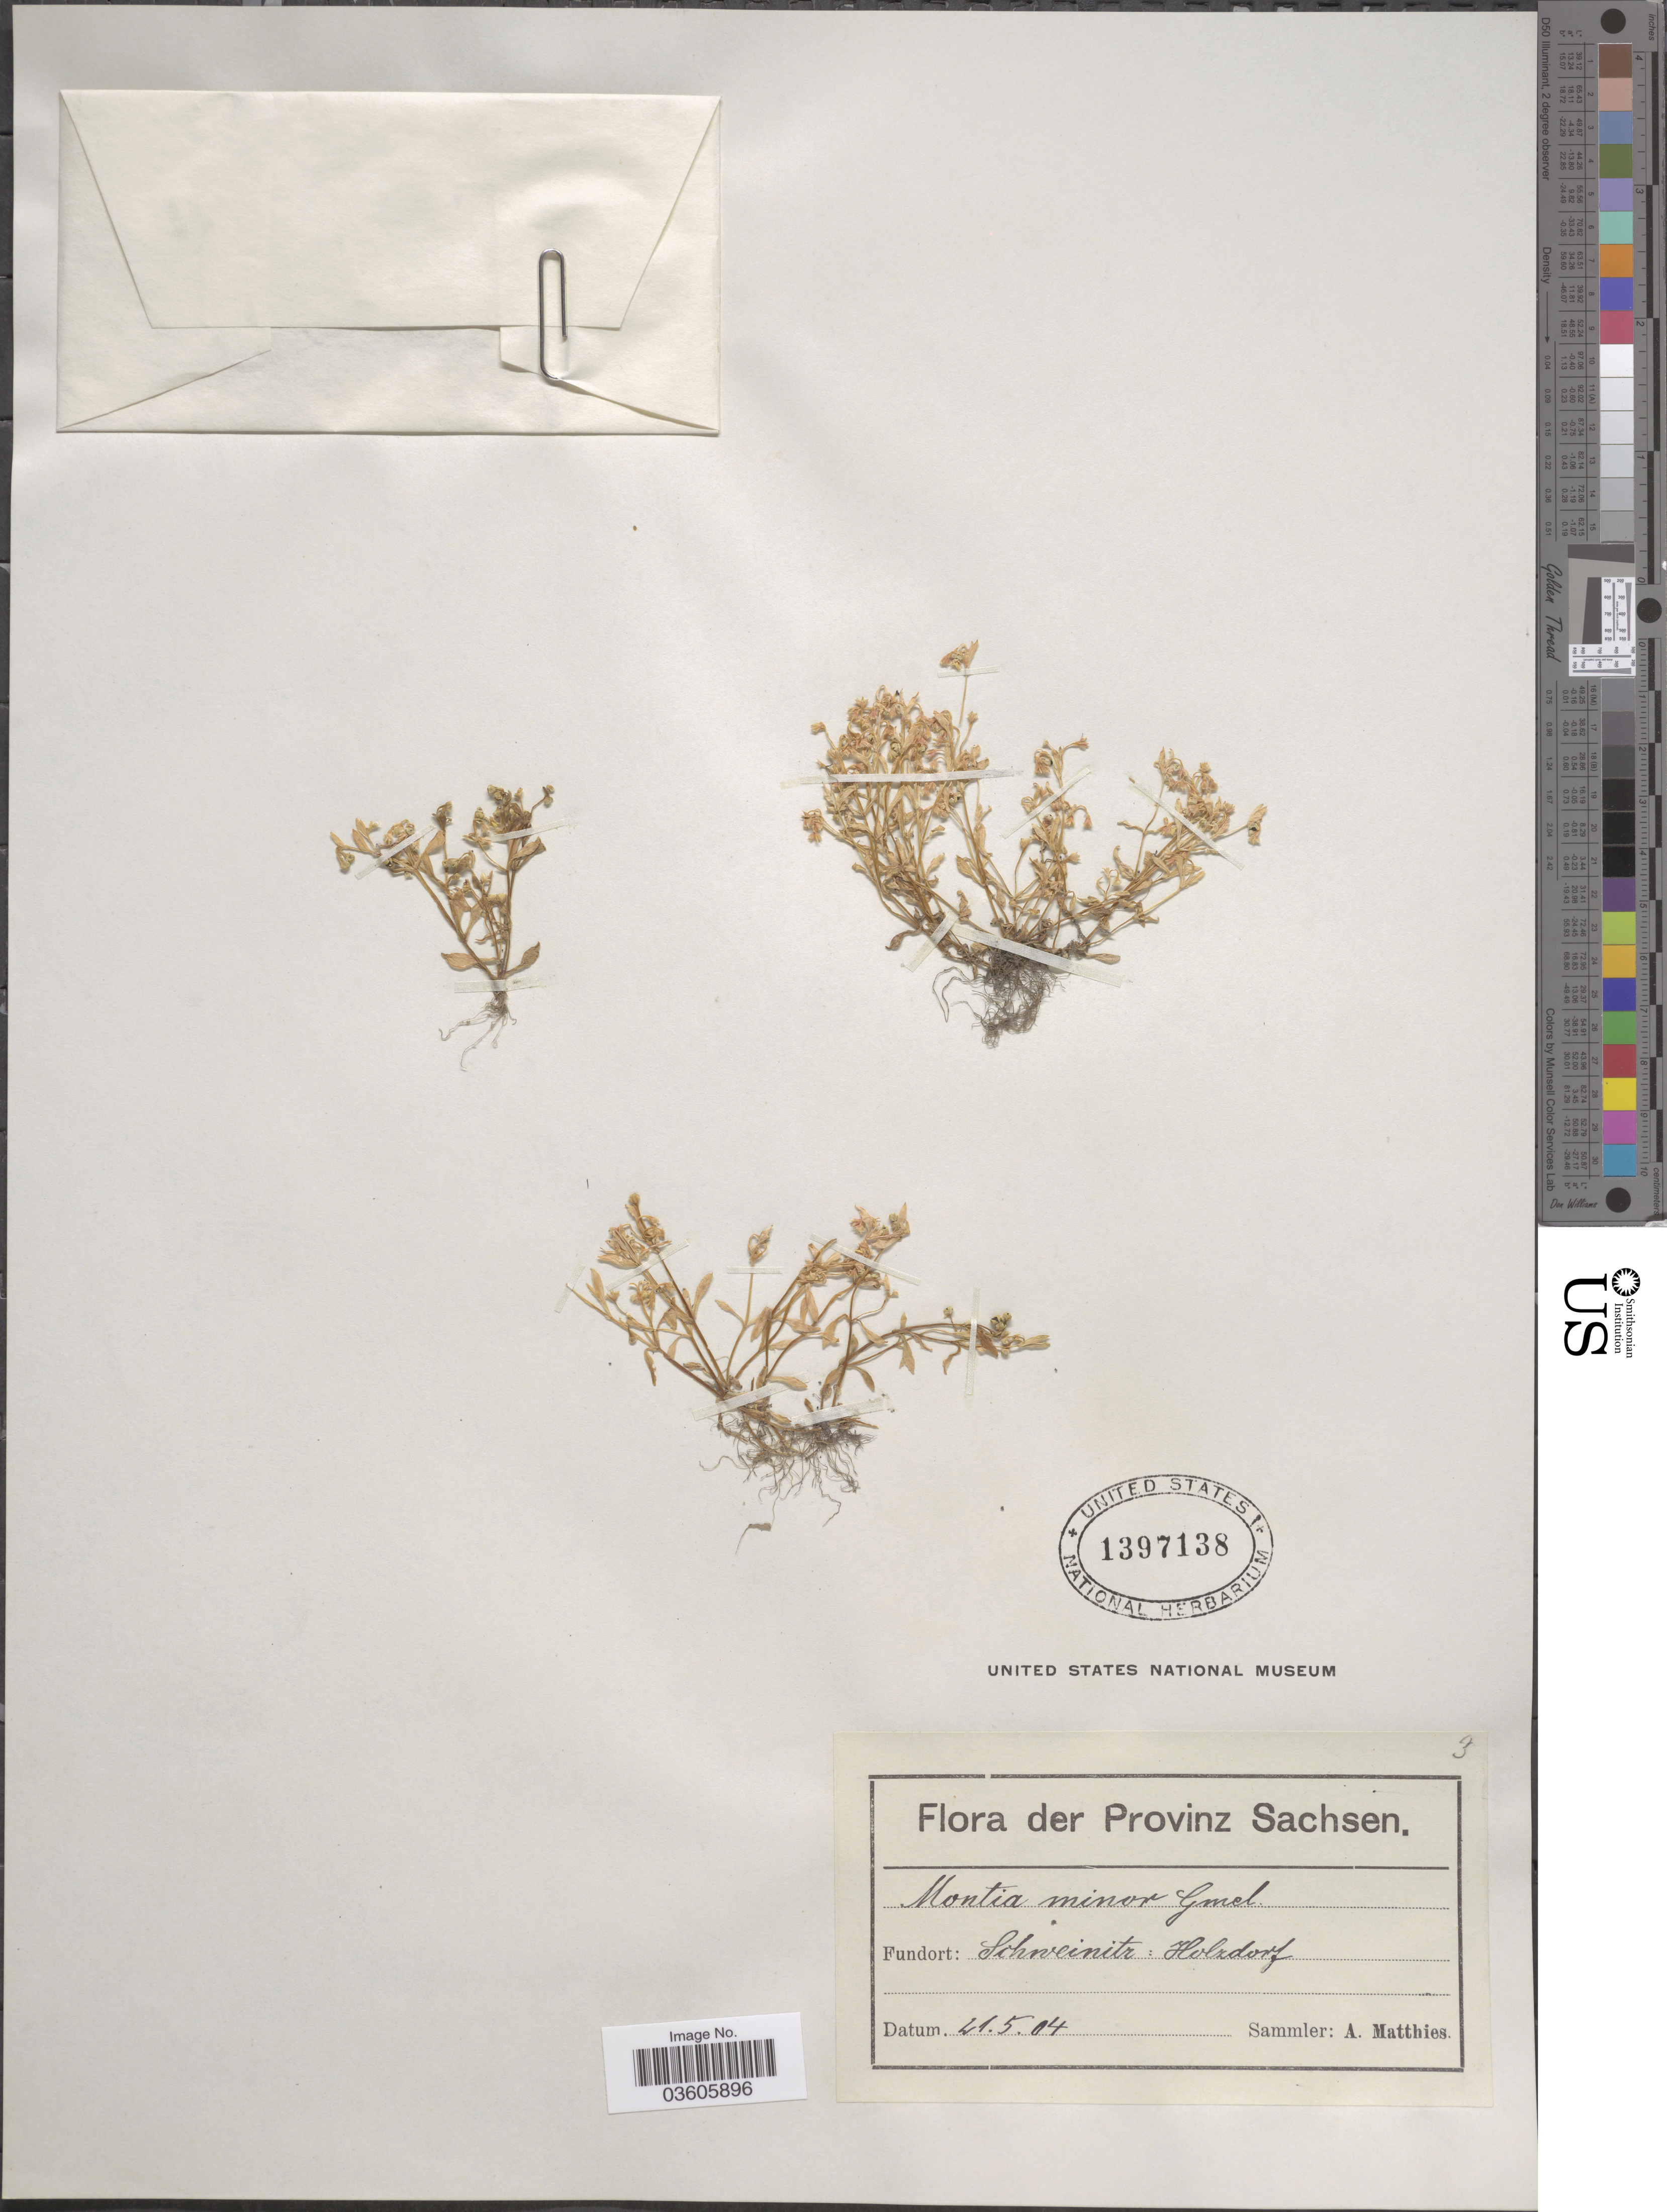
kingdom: Plantae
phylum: Tracheophyta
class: Magnoliopsida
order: Caryophyllales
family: Montiaceae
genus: Montia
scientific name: Montia minor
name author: C.C. Gmel.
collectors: A. Matthies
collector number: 3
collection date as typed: Transcribed d/m/y: 21/5/4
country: Germany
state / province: Sachsen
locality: Fundort: Schweinitz: Holzdorf.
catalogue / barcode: US 1397138